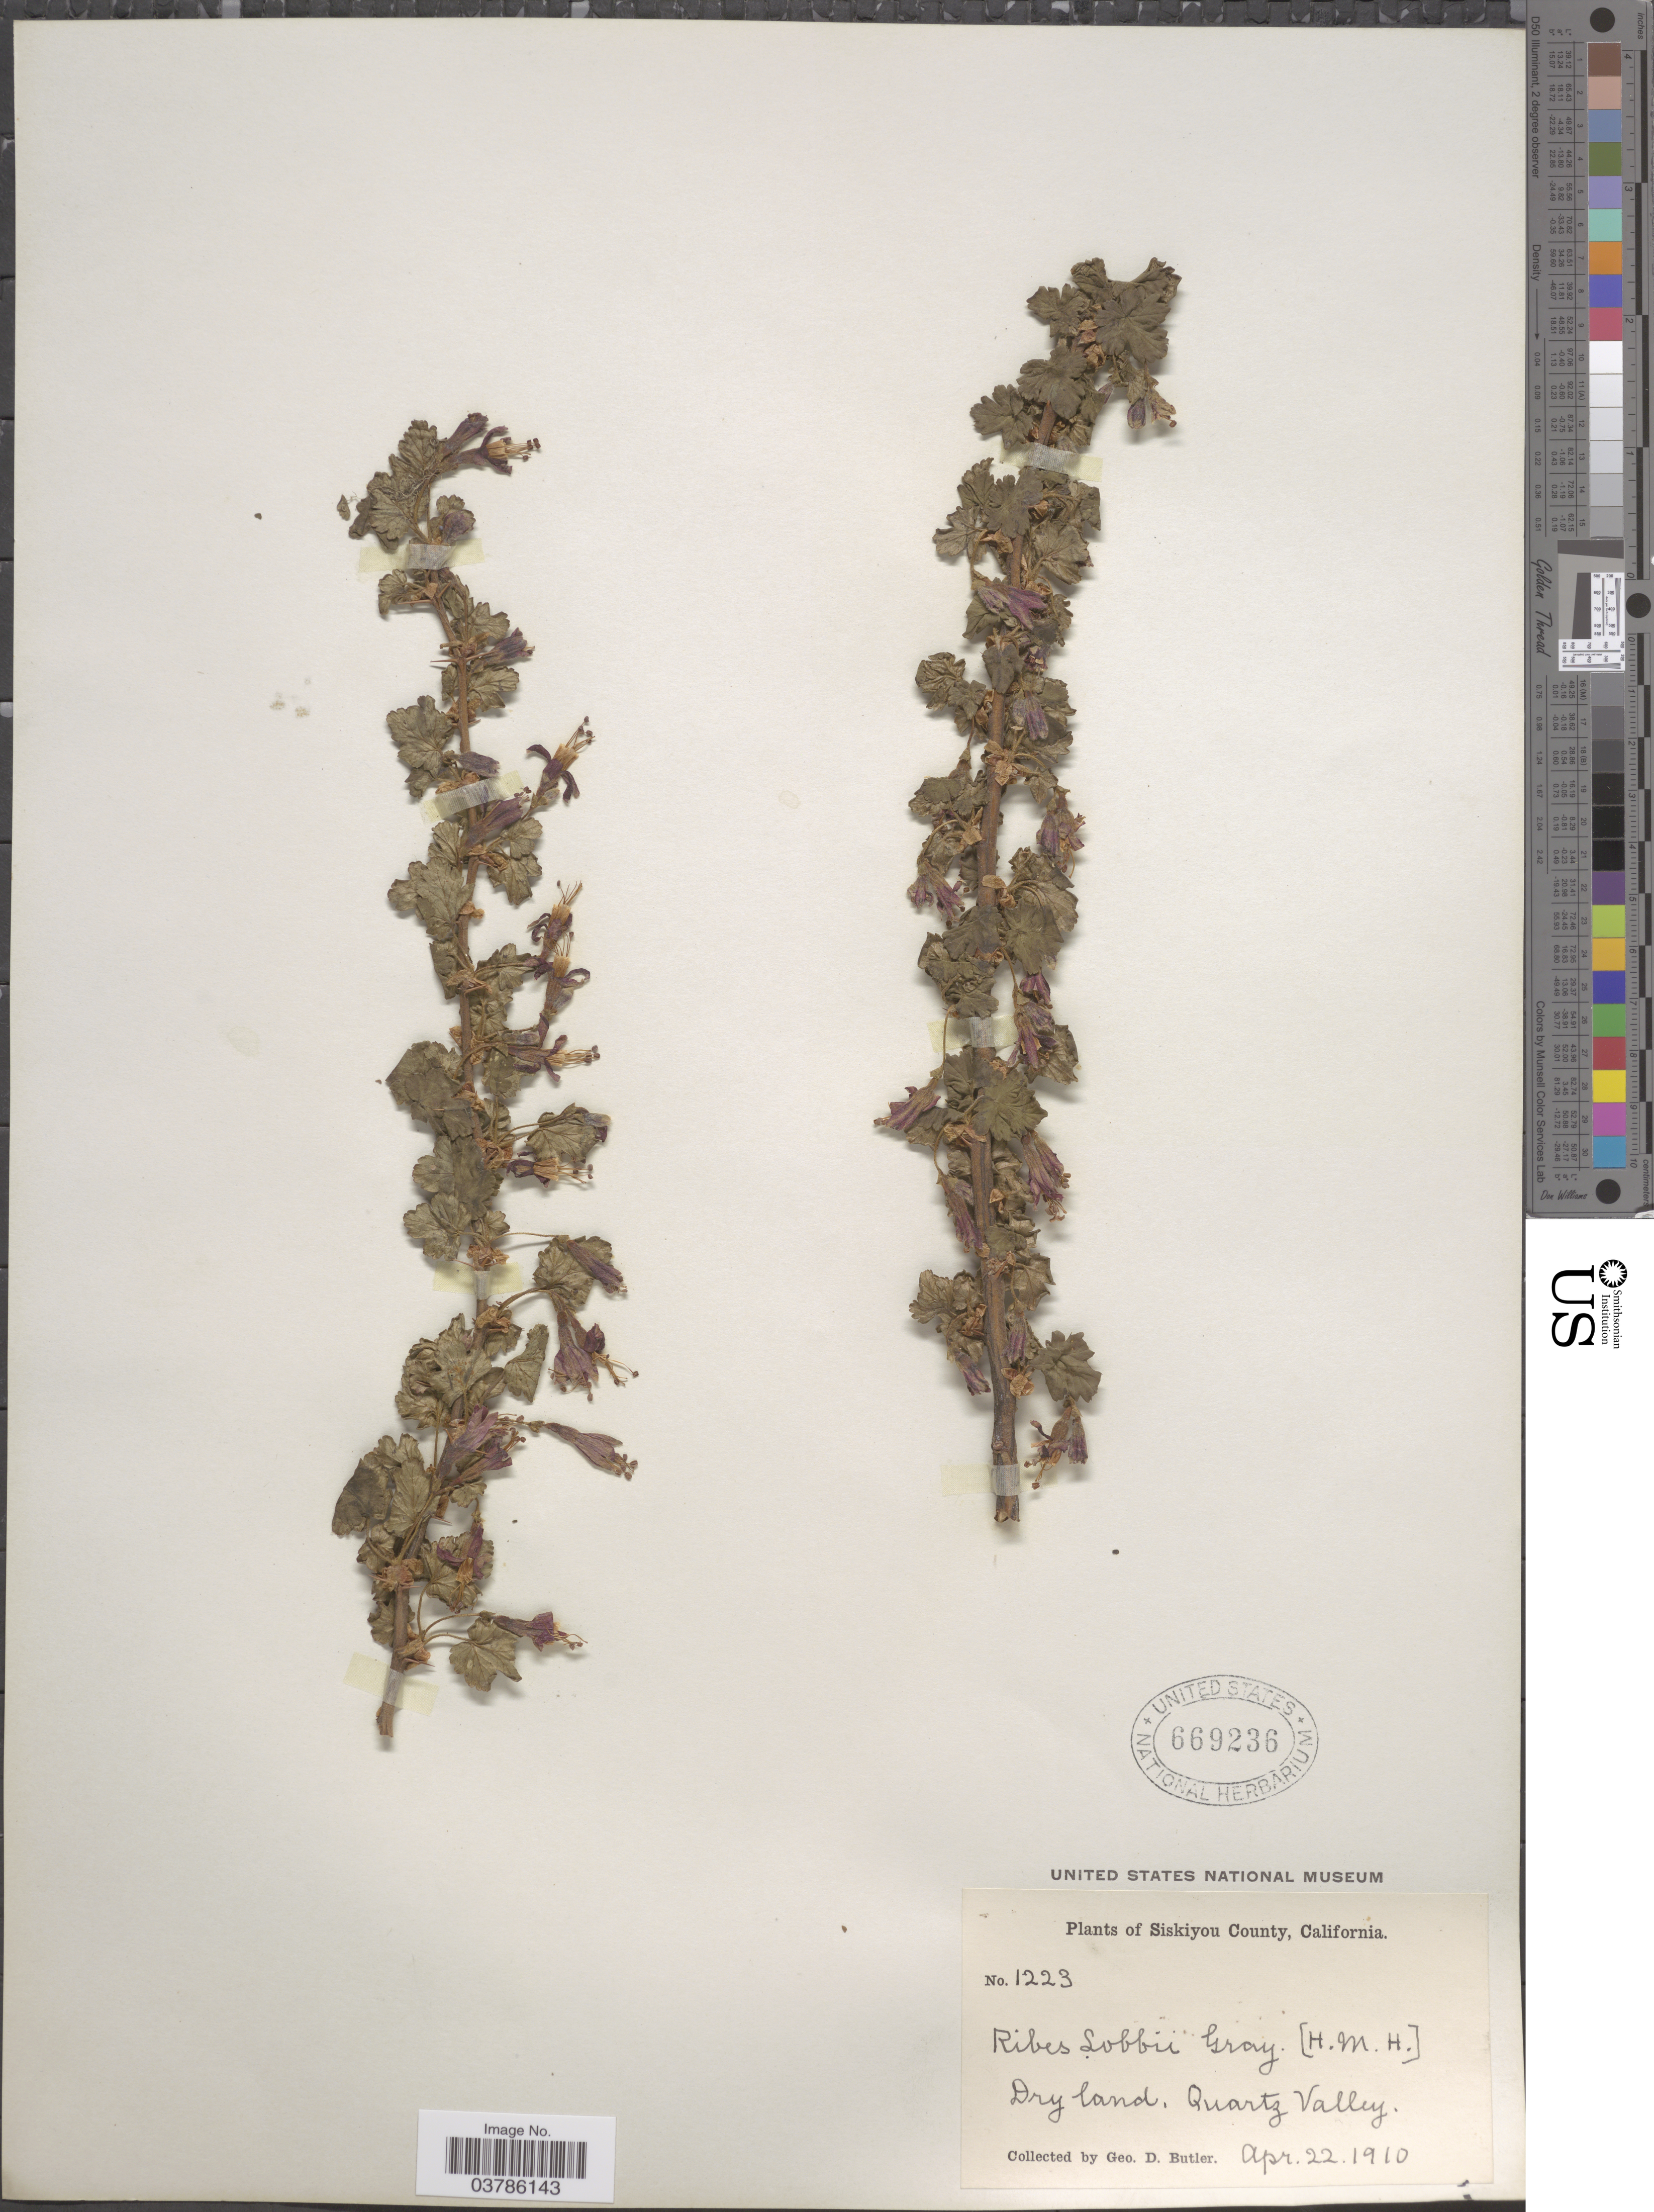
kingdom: Plantae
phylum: Tracheophyta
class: Magnoliopsida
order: Saxifragales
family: Grossulariaceae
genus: Ribes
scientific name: Ribes lobbii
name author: A. Gray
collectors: G. D. Butler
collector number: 1223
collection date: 1910-04-22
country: United States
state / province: California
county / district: Siskiyou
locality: Siskiyou County. Dry land, Quartz Valley.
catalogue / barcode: US 669236